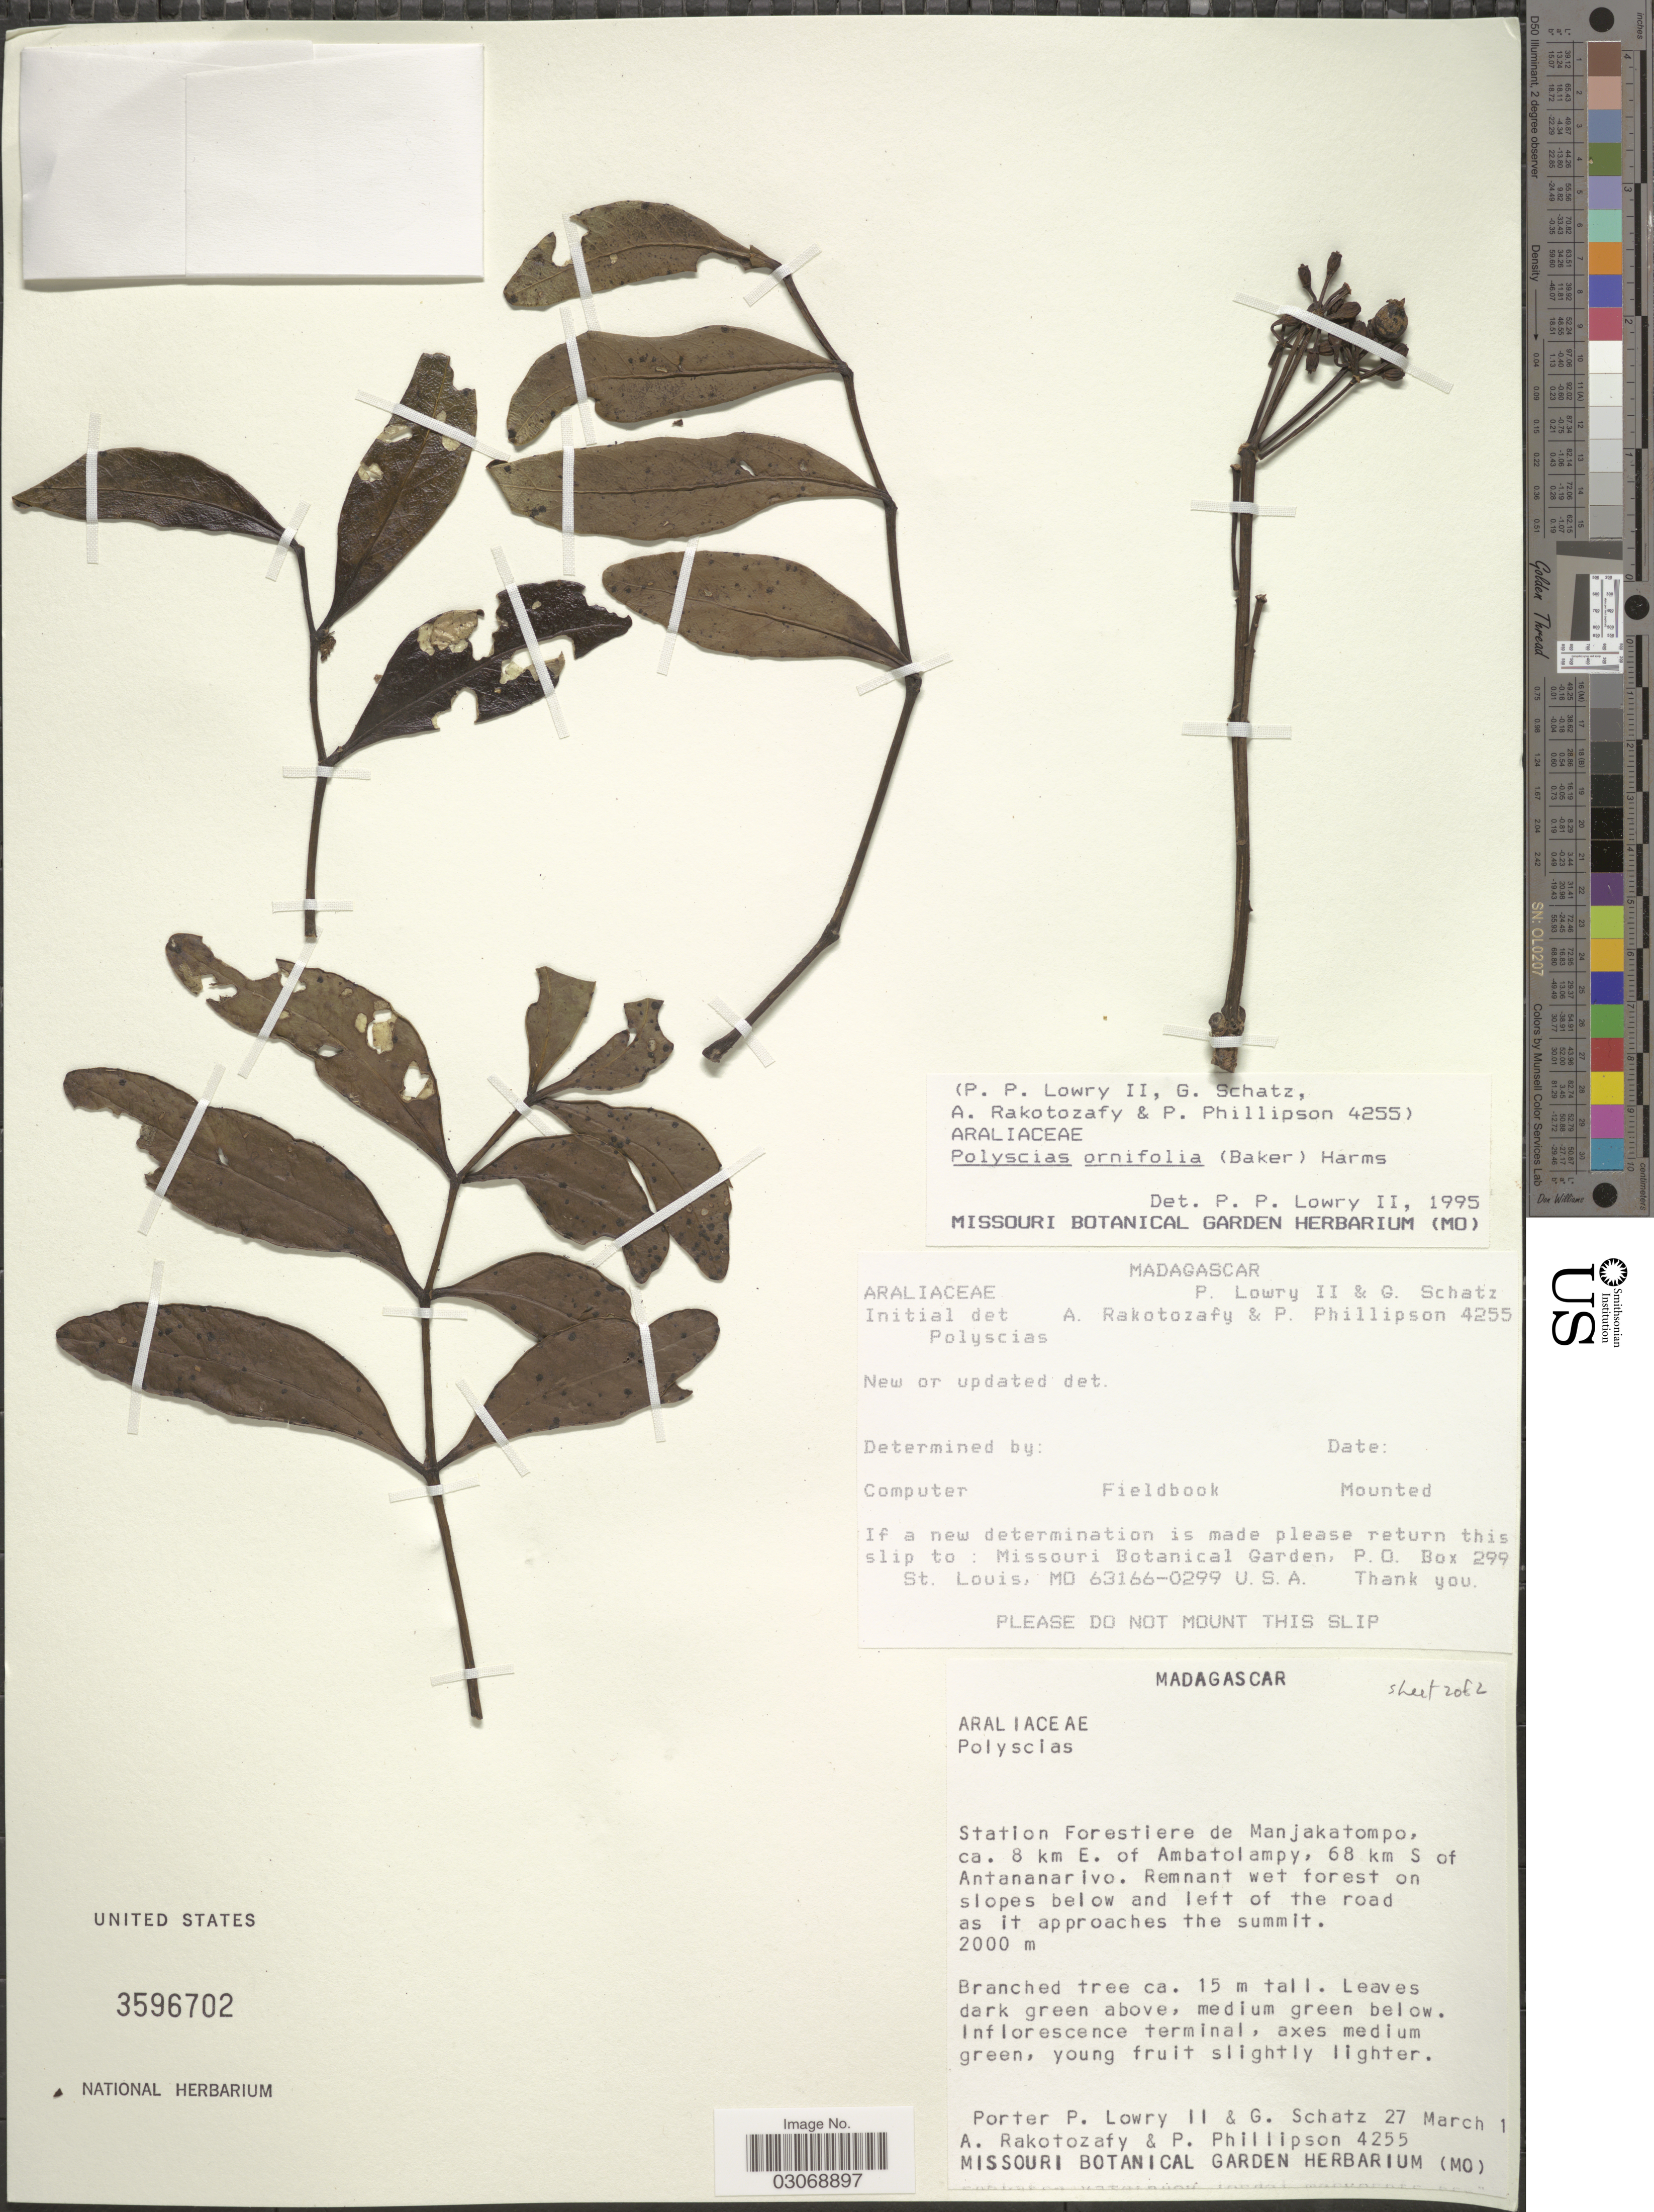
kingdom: Plantae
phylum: Tracheophyta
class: Magnoliopsida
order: Apiales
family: Araliaceae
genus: Polyscias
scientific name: Polyscias ornifolia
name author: (Baker) Harms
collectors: P. P. Lowry, G. C. Schatz, A. Rakotozafy & P. B. Phillipson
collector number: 4255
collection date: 1955-03-27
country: Madagascar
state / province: Vakinankaratra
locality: Station Forestiere de Manjakatompo, ca. 8 km. E. of Ambatolampy, 68 km S of Antananarivo.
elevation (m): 2000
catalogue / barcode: US 3596702